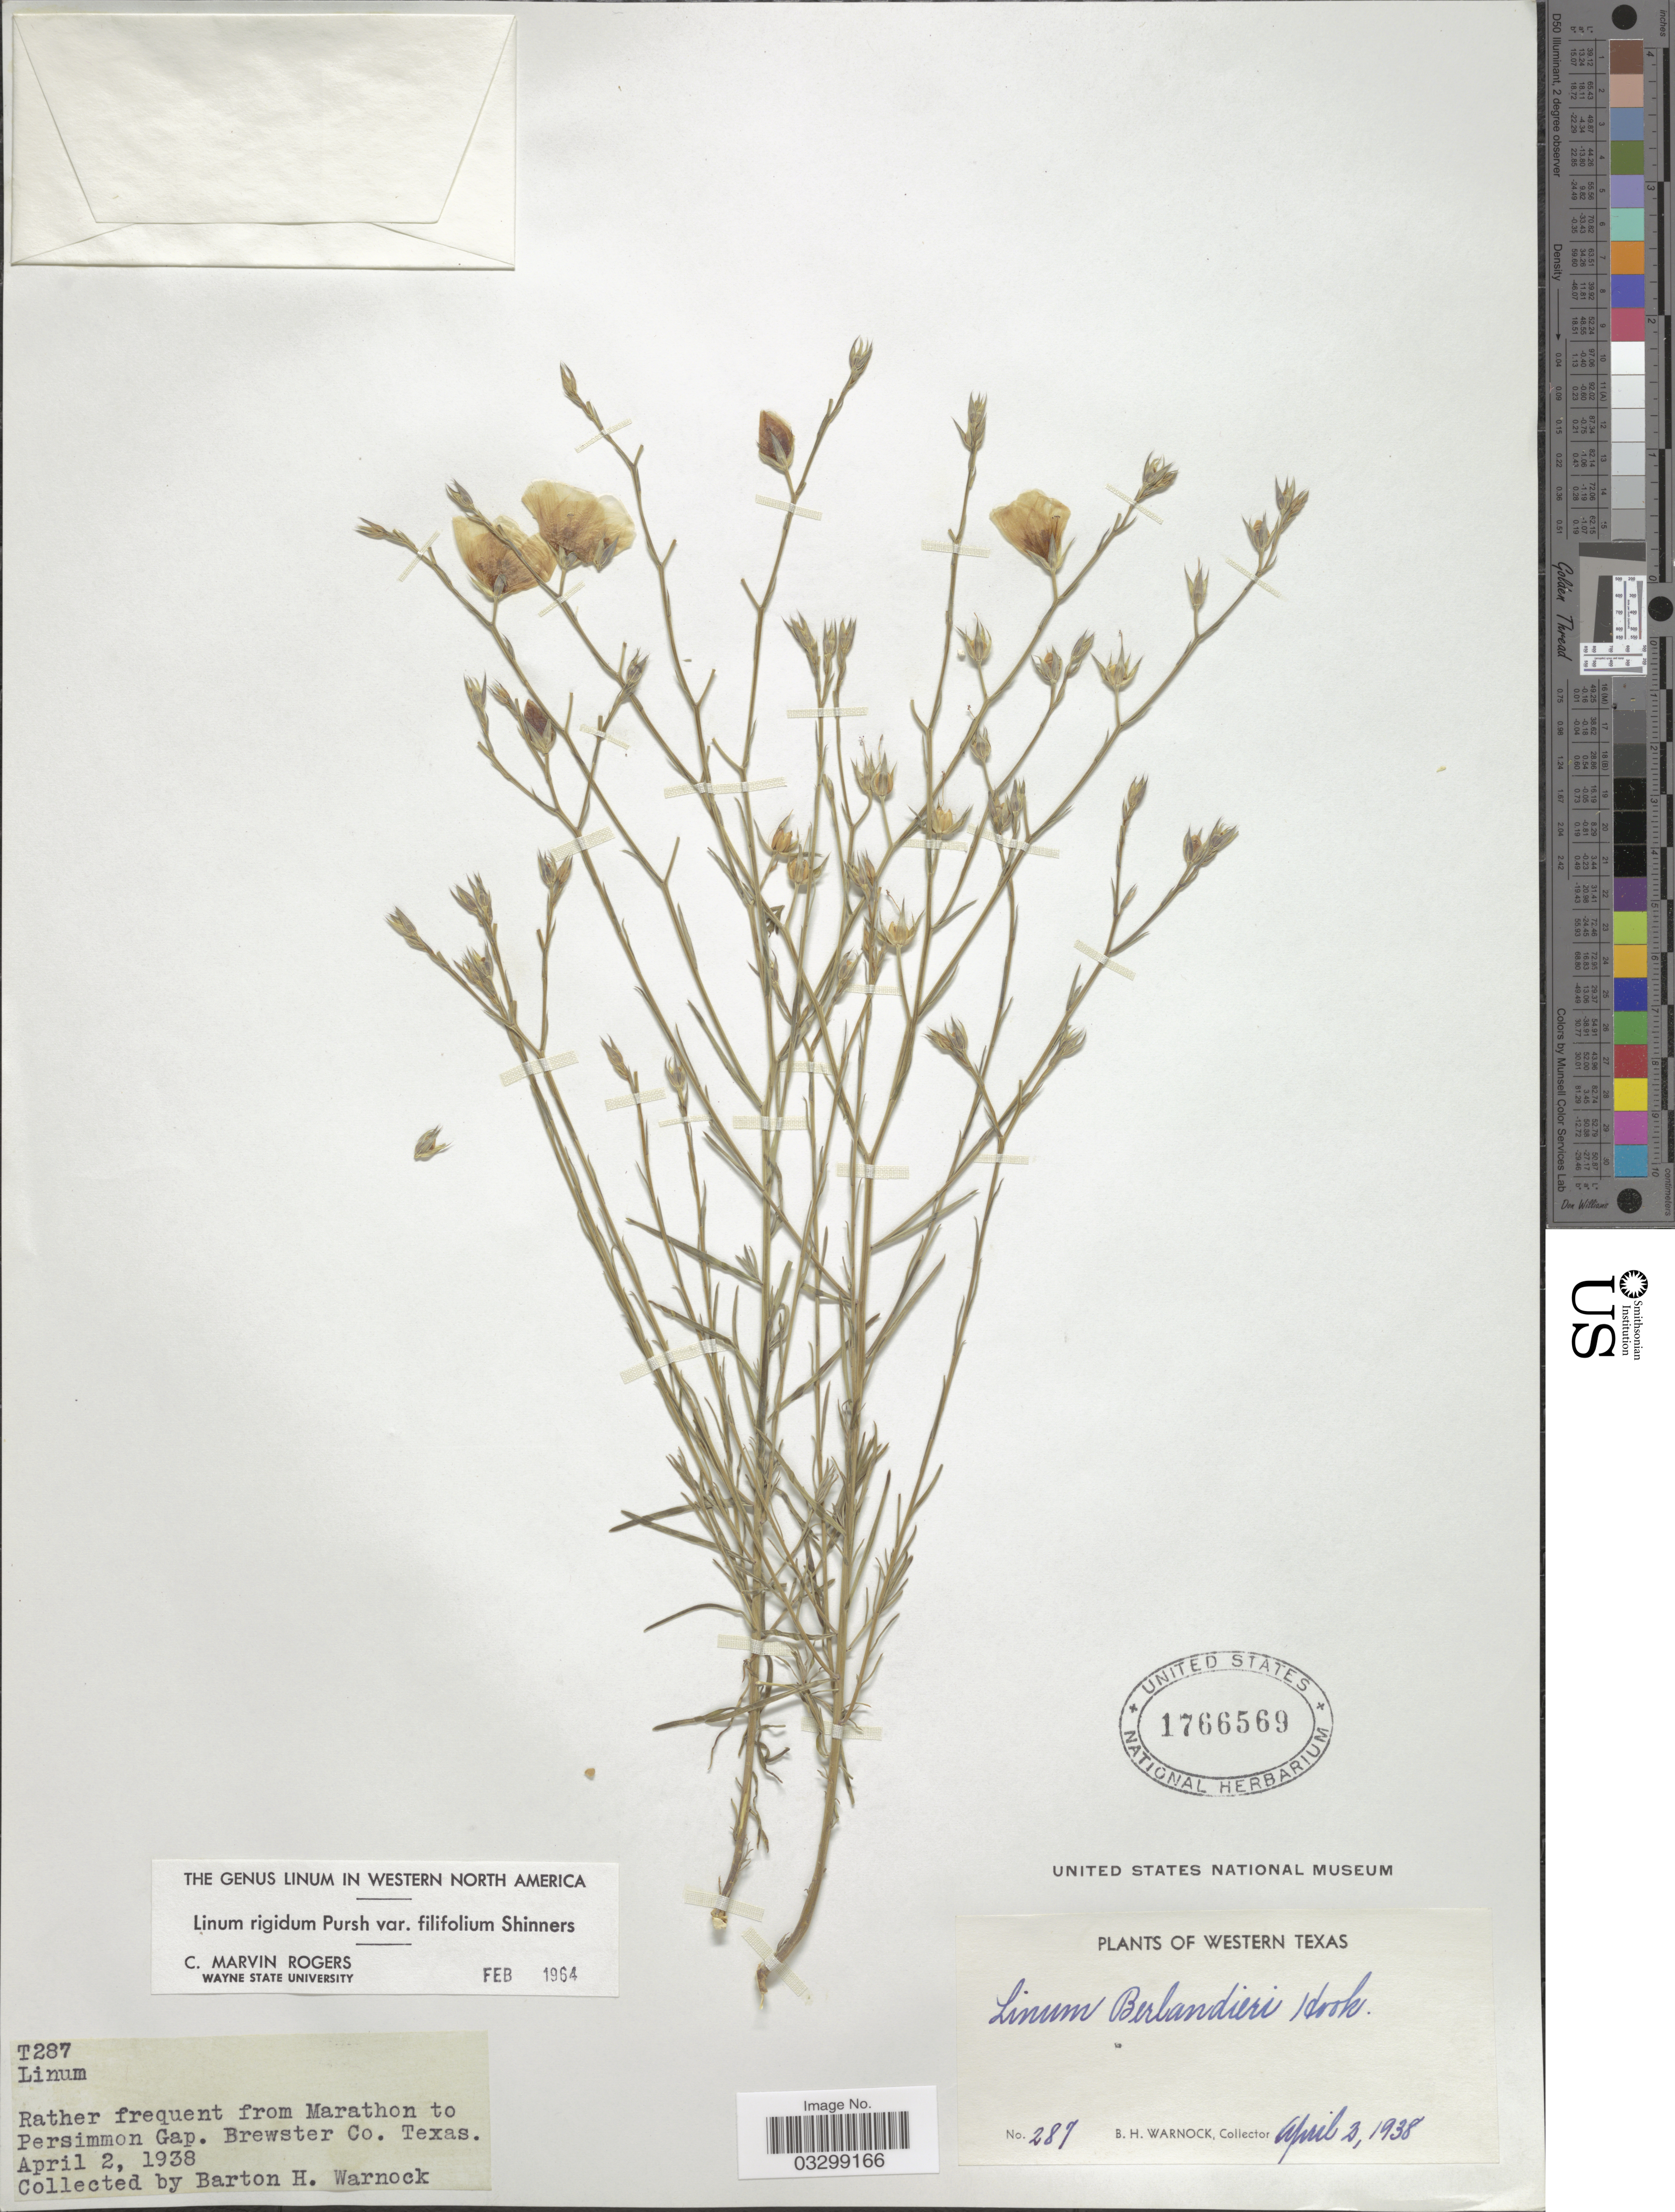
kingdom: Plantae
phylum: Tracheophyta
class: Magnoliopsida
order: Malpighiales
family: Linaceae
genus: Linum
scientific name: Linum rigidum var. filifolium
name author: Pursh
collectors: B. H. Warnock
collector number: T287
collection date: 1938-04-02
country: United States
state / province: Texas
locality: Western Texas. From Marathon to Persimmon Gap. Brewster Co.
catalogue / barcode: US 1766569